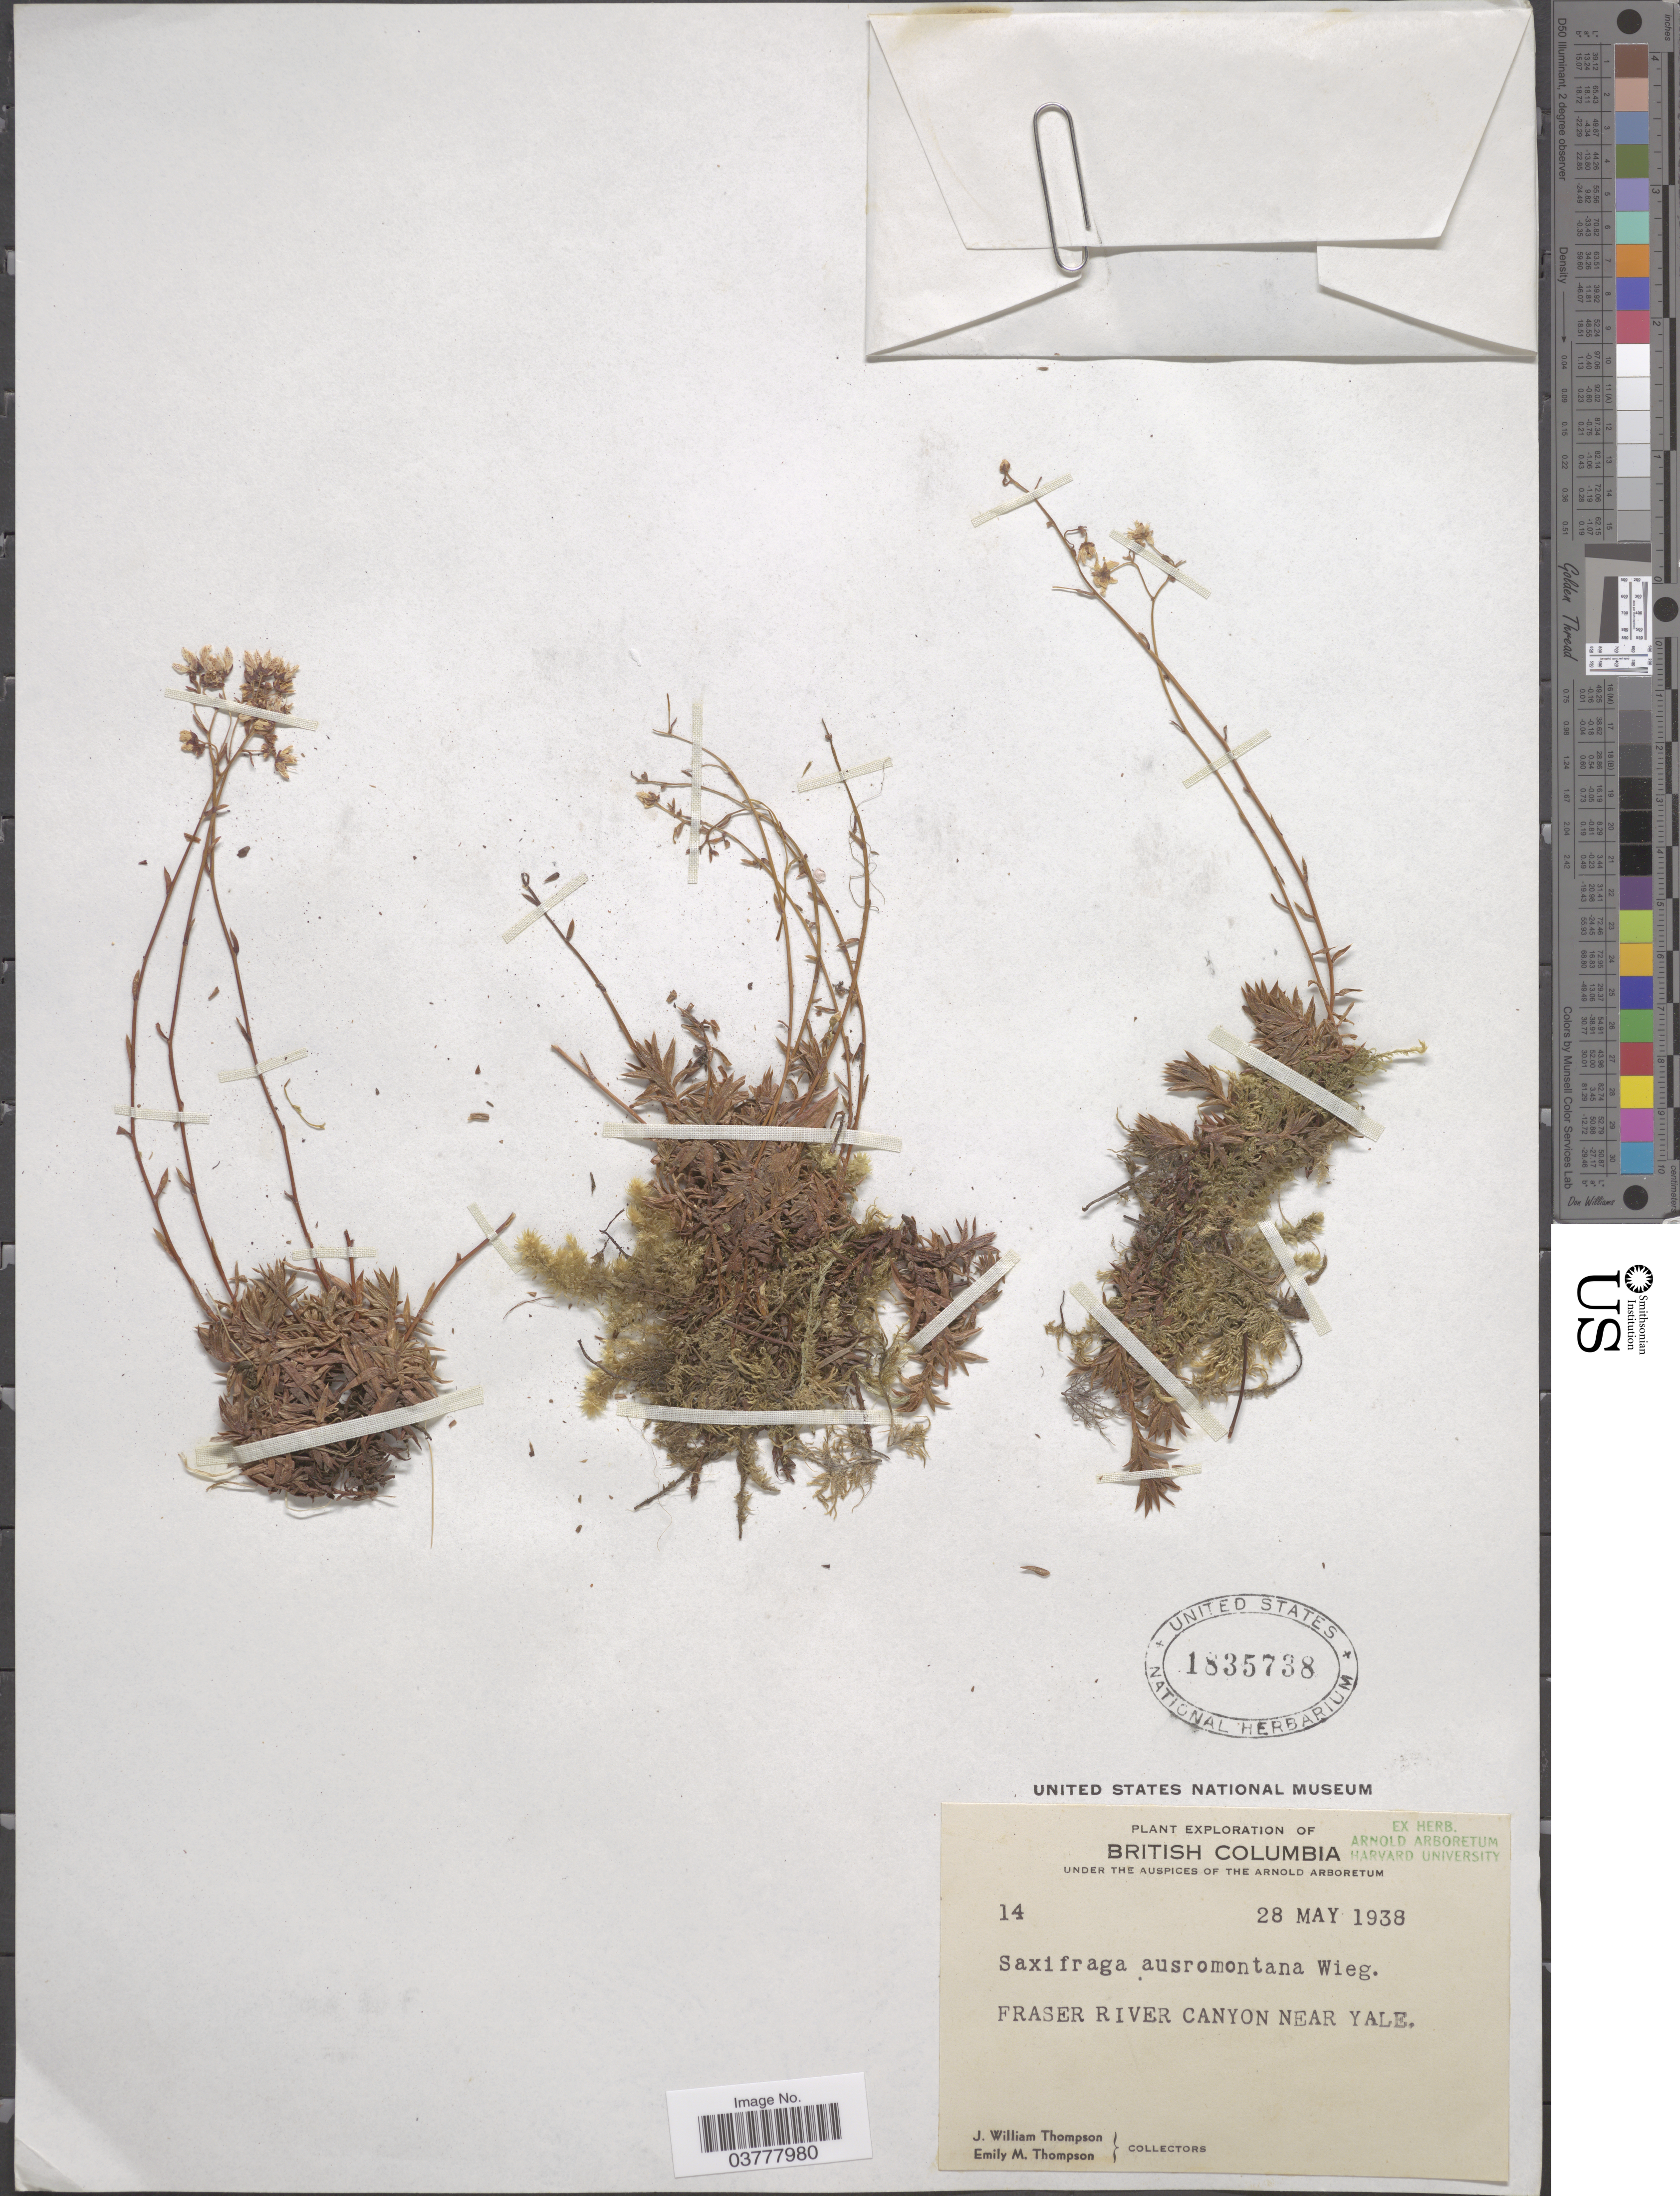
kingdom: Plantae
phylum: Tracheophyta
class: Magnoliopsida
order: Saxifragales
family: Saxifragaceae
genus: Saxifraga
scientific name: Saxifraga bronchialis subsp. austromontana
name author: (Wiegand) Piper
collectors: J. W. Thompson & E. M. Thompson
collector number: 14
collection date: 1938-05-28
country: Canada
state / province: British Columbia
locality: Fraser River Canyon near Yale.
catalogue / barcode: US 1835738